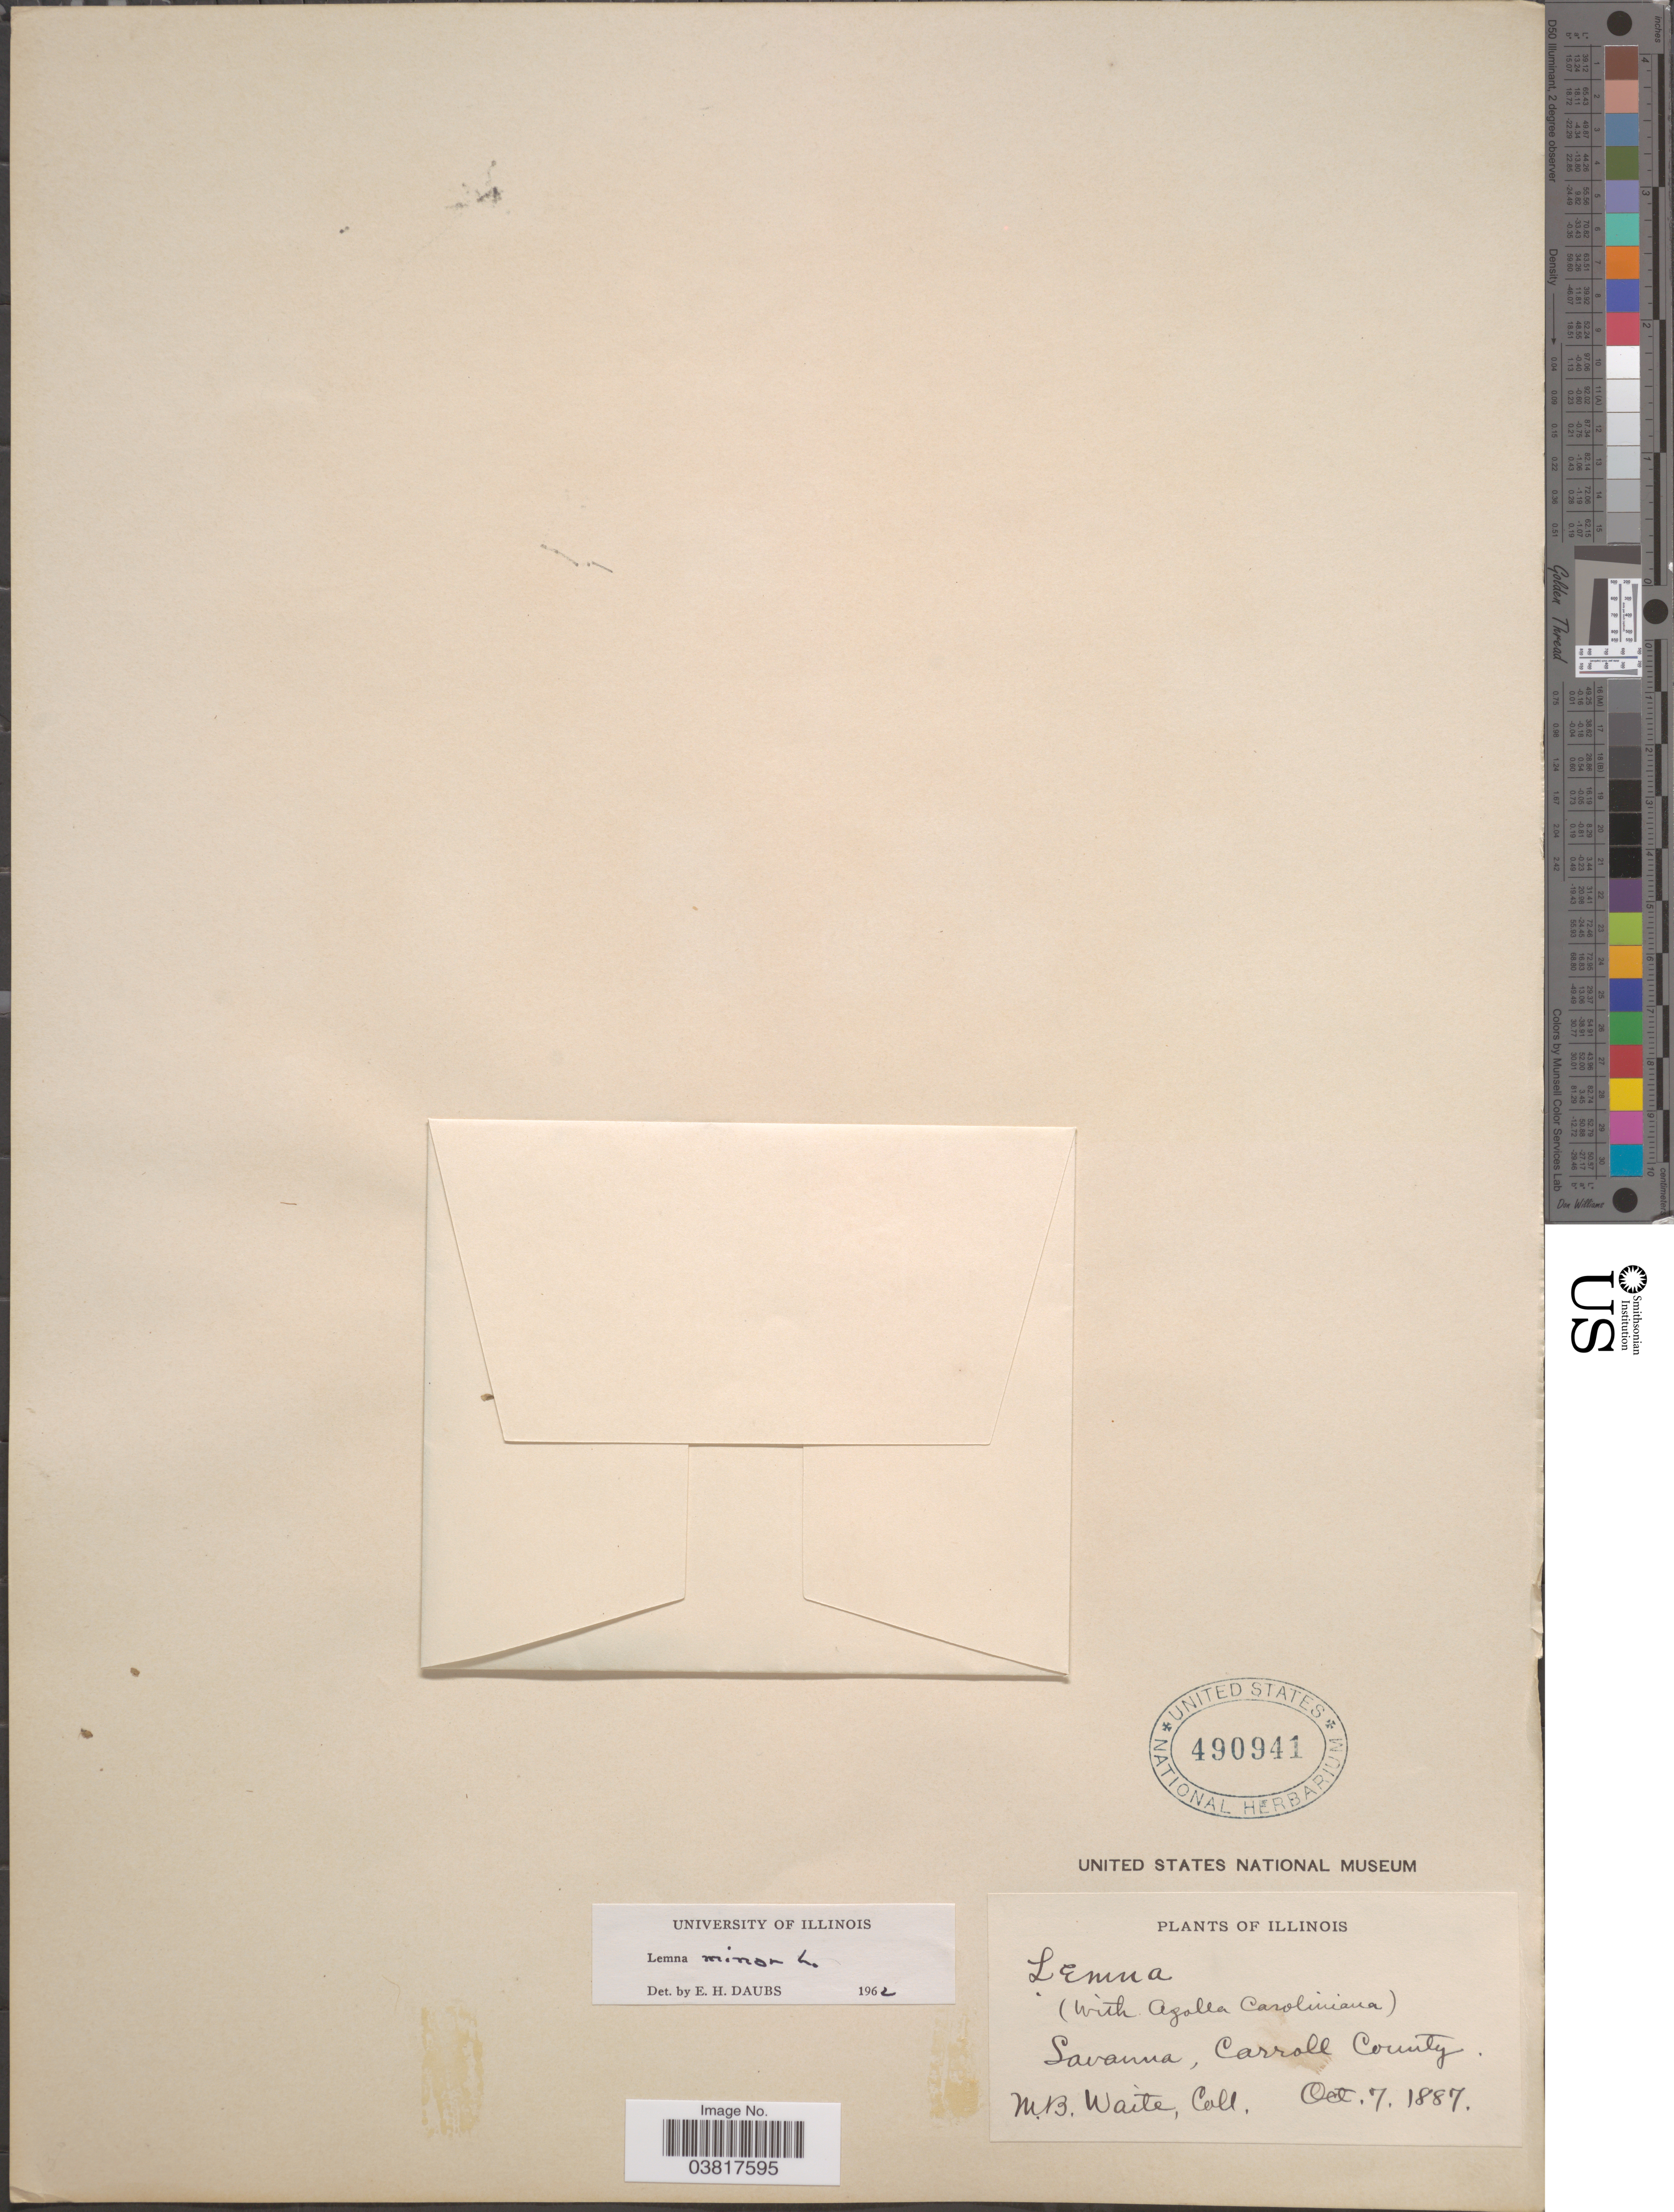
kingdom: Plantae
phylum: Tracheophyta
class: Liliopsida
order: Alismatales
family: Araceae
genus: Lemna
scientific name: Lemna minor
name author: L.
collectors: M. B. Waite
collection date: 1887-10-07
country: United States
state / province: Illinois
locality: Savanna, Carroll County.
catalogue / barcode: US 490941